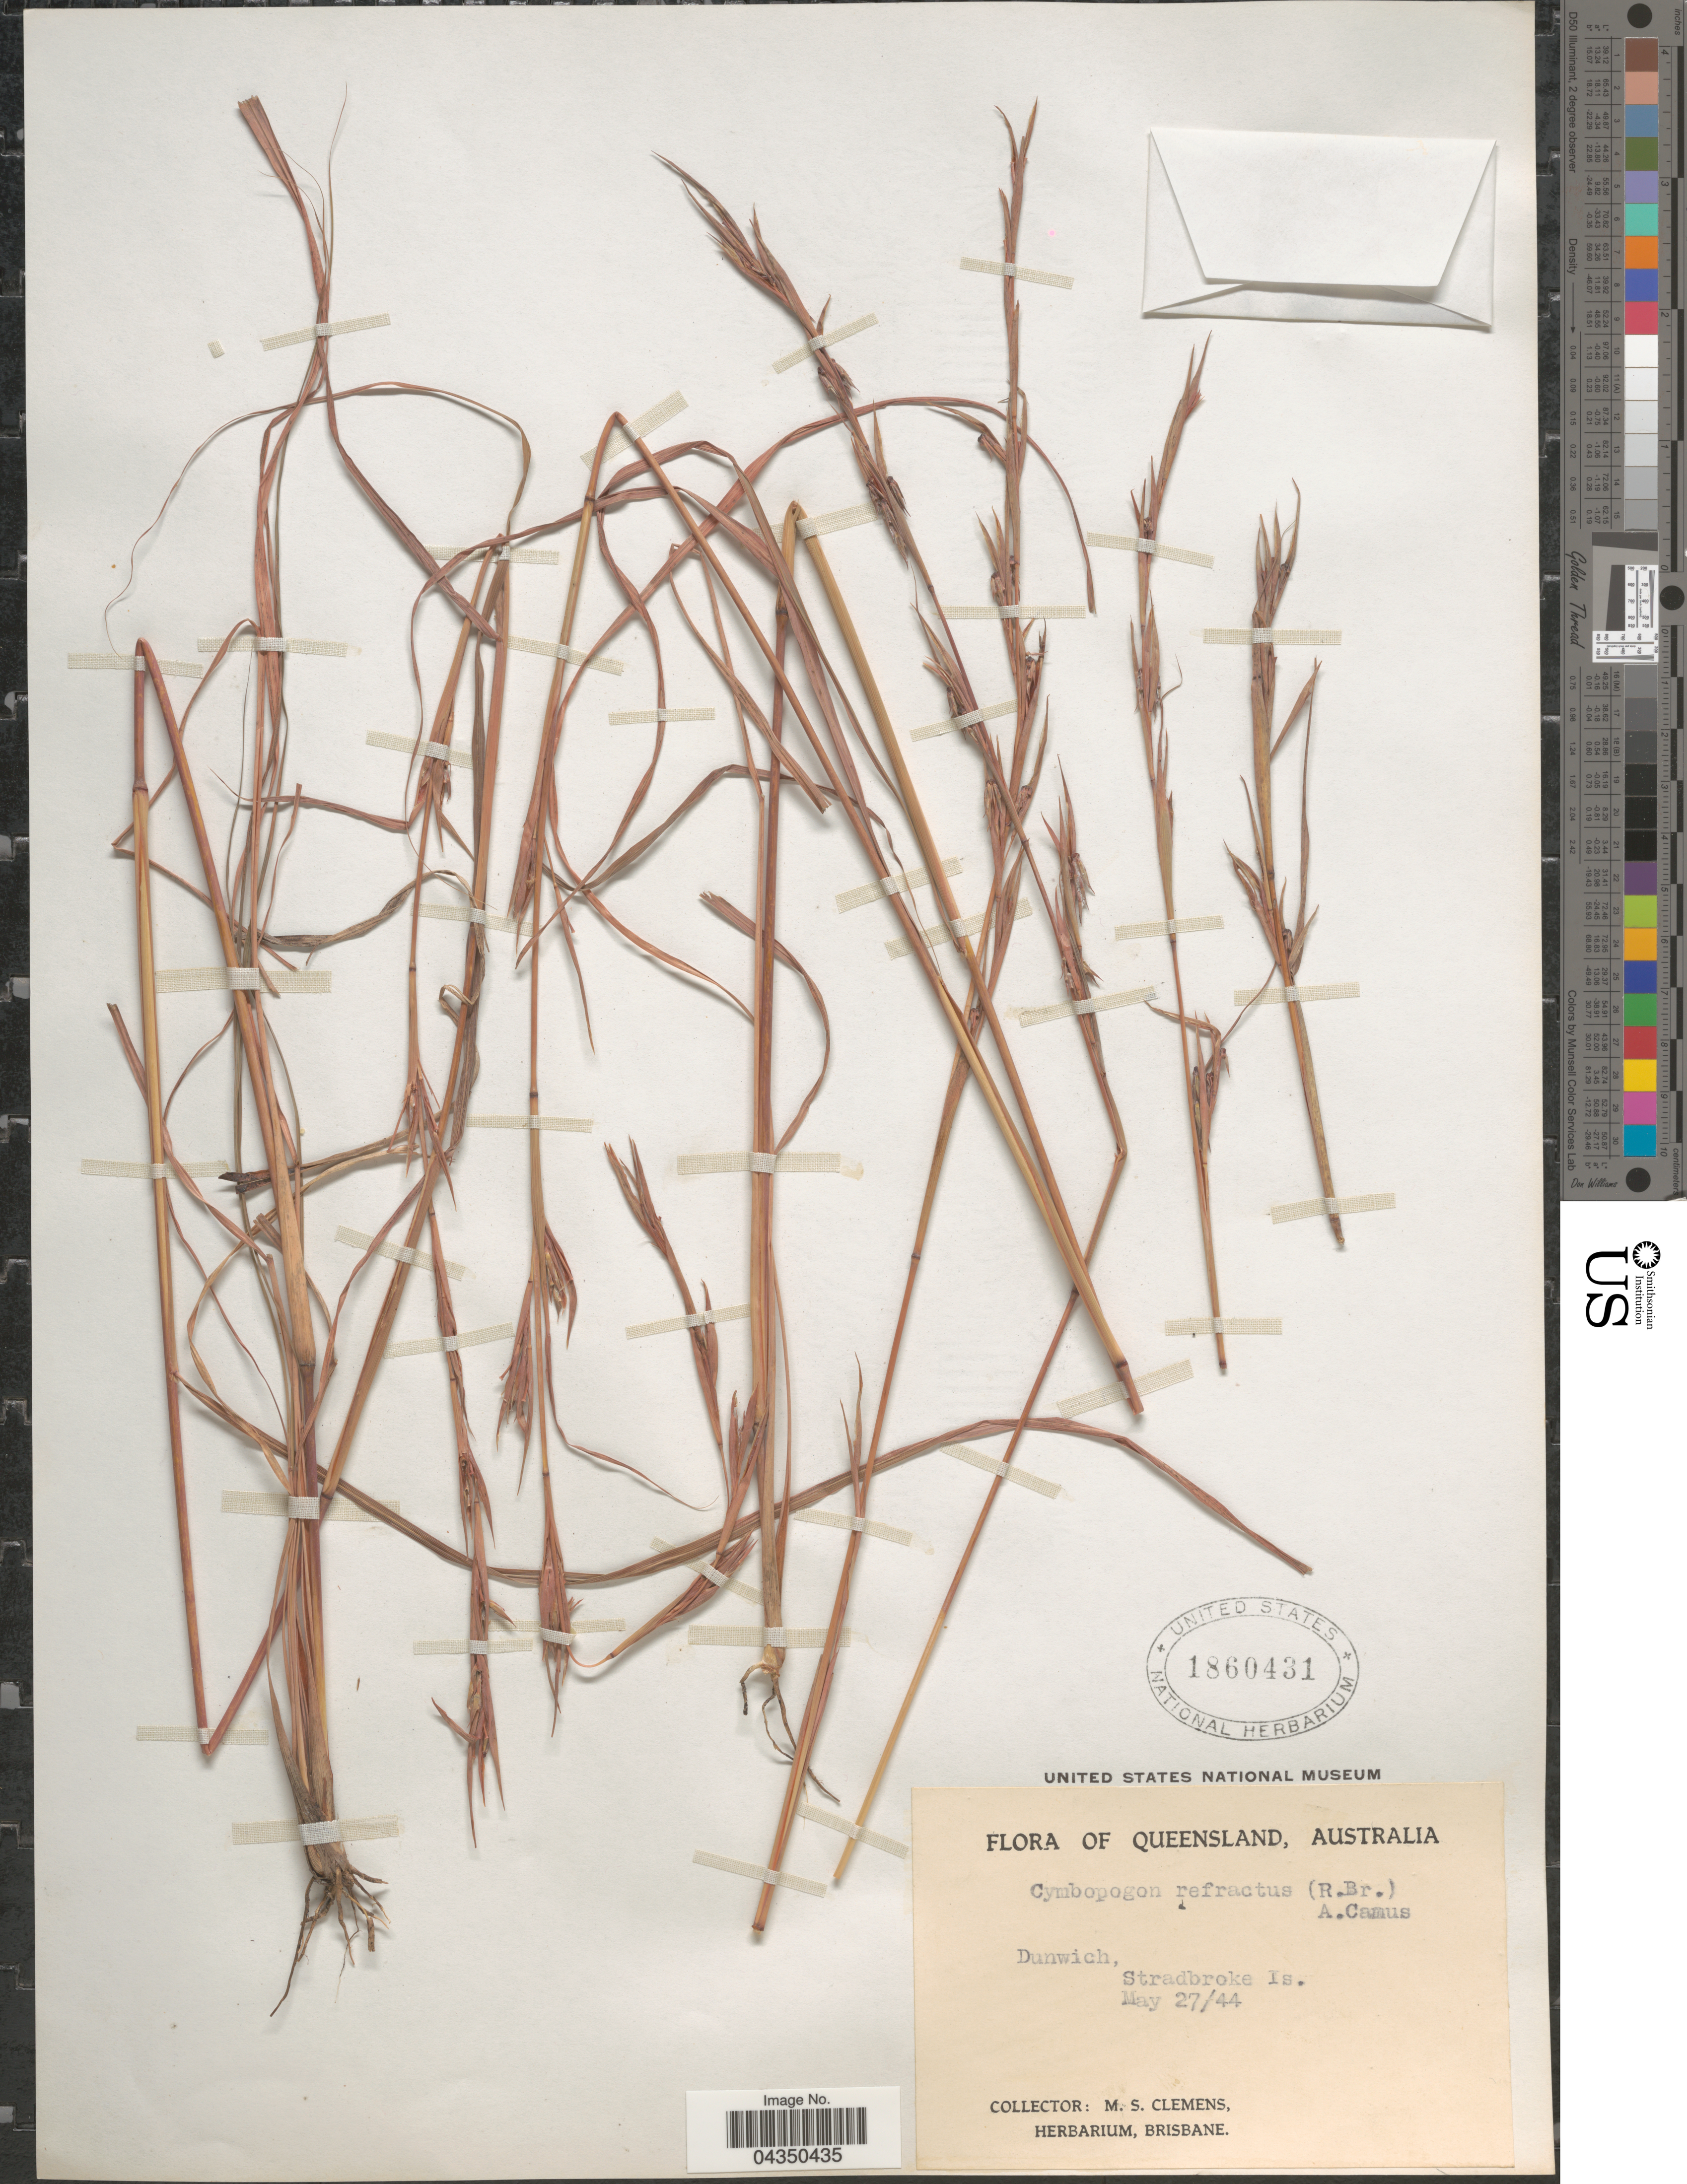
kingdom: Plantae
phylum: Tracheophyta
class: Liliopsida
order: Poales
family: Poaceae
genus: Cymbopogon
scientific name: Cymbopogon refractus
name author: (R. Br.) A. Camus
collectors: M. S. Clemens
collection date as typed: Transcribed d/m/y: 27/5/44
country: Australia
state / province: Queensland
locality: Dunwich, Stradbroke Is.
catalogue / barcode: US 1860431